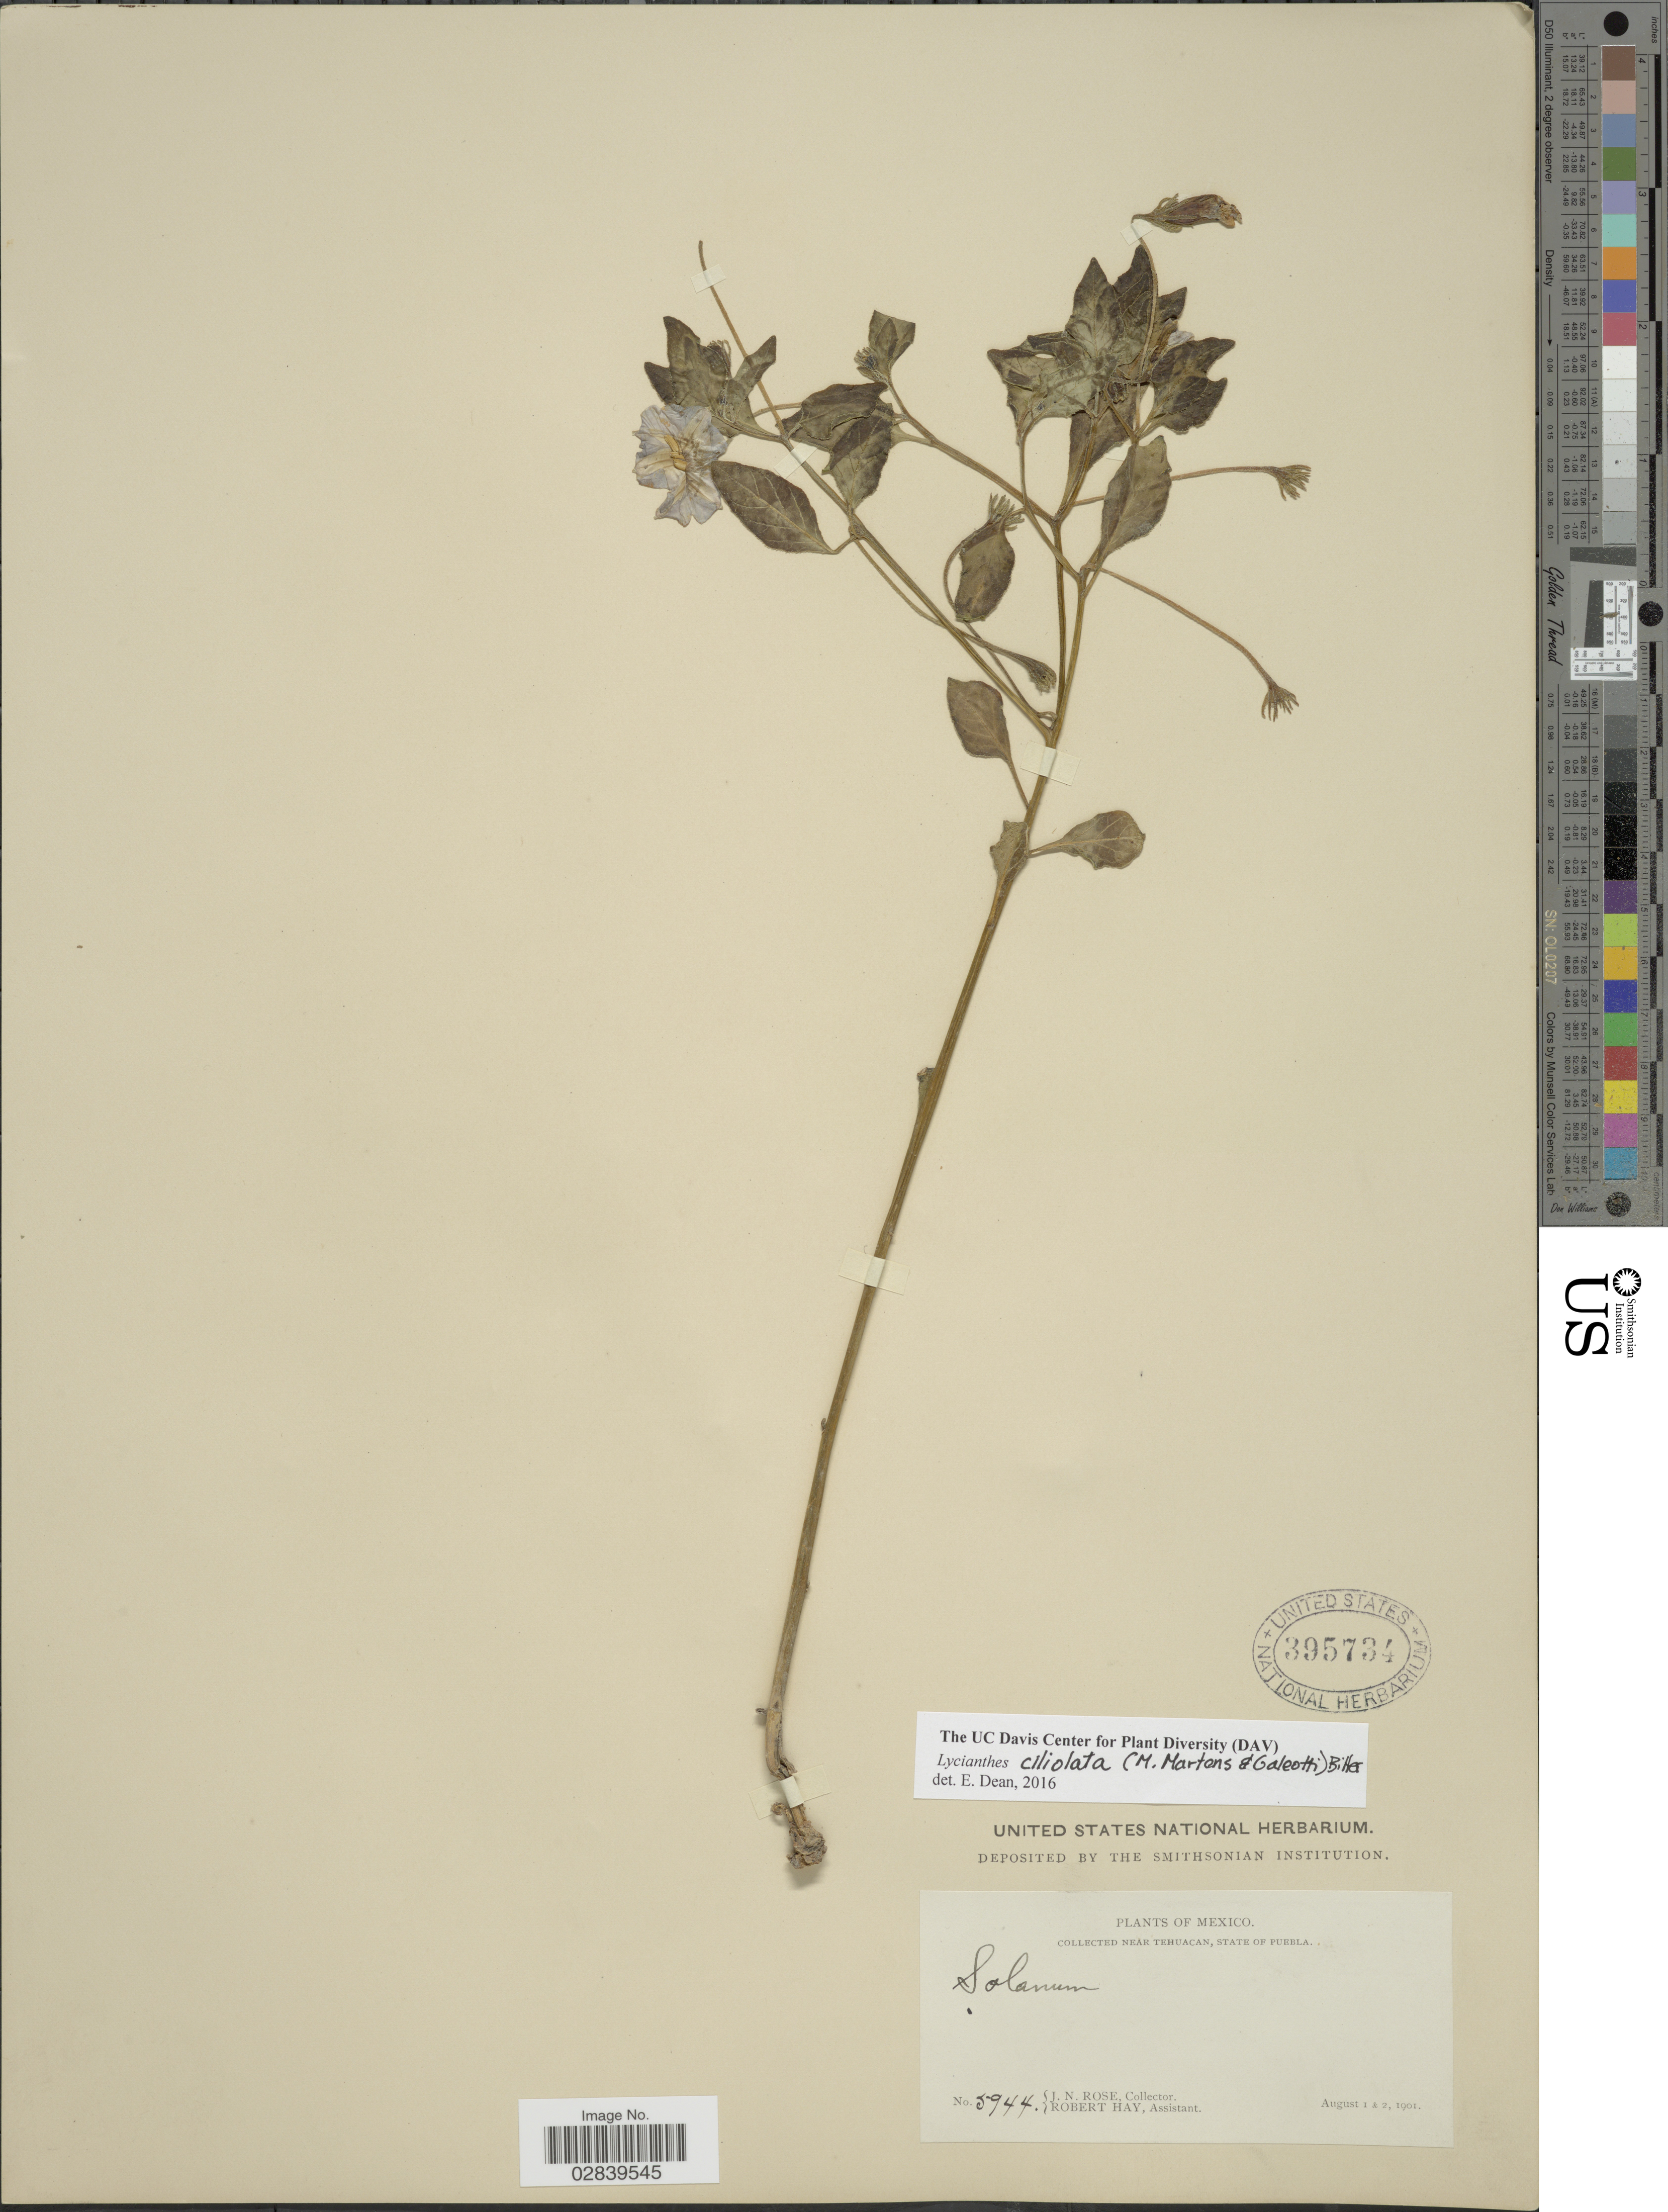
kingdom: Plantae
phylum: Tracheophyta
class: Magnoliopsida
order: Solanales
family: Solanaceae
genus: Lycianthes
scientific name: Lycianthes ciliolata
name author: (M. Martens & Galeotti) Bitter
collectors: J. N. Rose & R. Hay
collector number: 5944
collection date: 1901-08-01/1901-08-02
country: Mexico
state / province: Puebla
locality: Near Tehuacan.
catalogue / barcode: US 395734